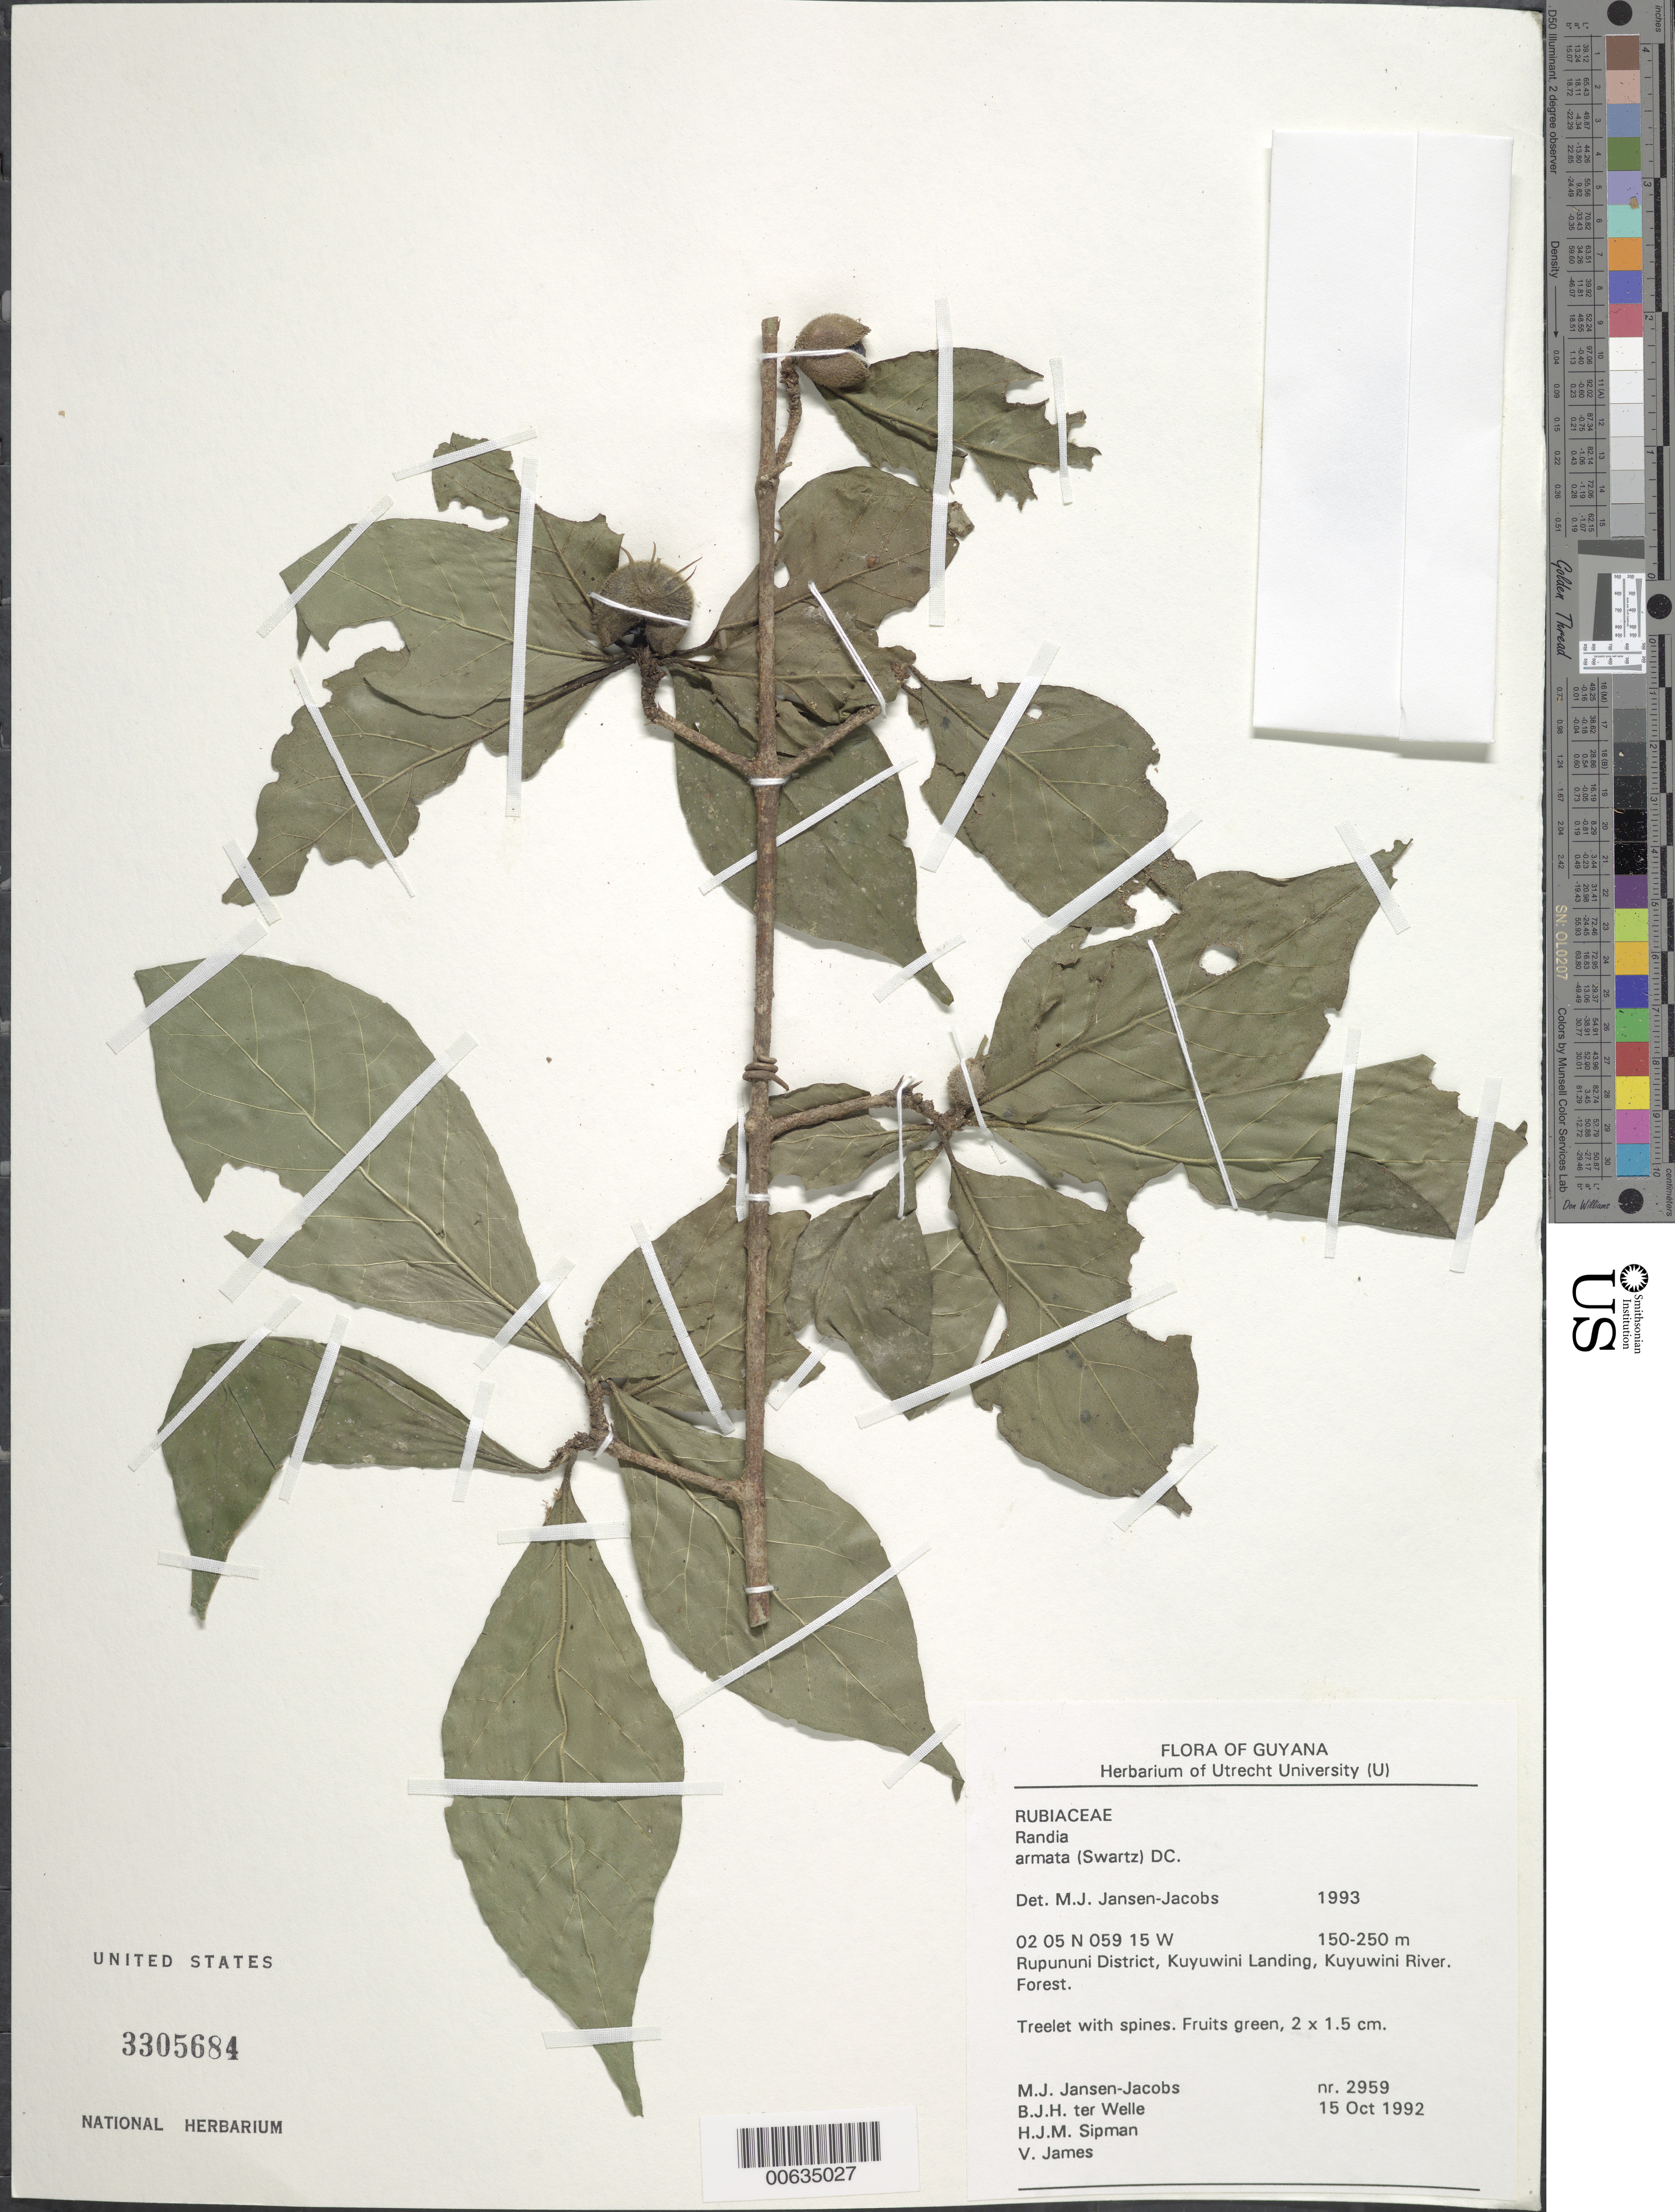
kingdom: Plantae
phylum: Tracheophyta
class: Magnoliopsida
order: Gentianales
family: Rubiaceae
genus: Randia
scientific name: Randia armata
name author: (Sw.) DC.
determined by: Jansen-Jacobs, M. J., (U), Nationaal Herbarium Nederland, Utrecht University branch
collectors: M. J. Jansen-Jacobs, B. Welle, H. J. M. Sipman & V. James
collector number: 2959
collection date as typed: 15-Oct-92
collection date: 1992-10-15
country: Guyana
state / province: U. Takutu-U. Essequibo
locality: Kuyuwini Landing, Kuyuwini River, Rupununi District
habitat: Forest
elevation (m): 150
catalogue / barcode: US 3305684